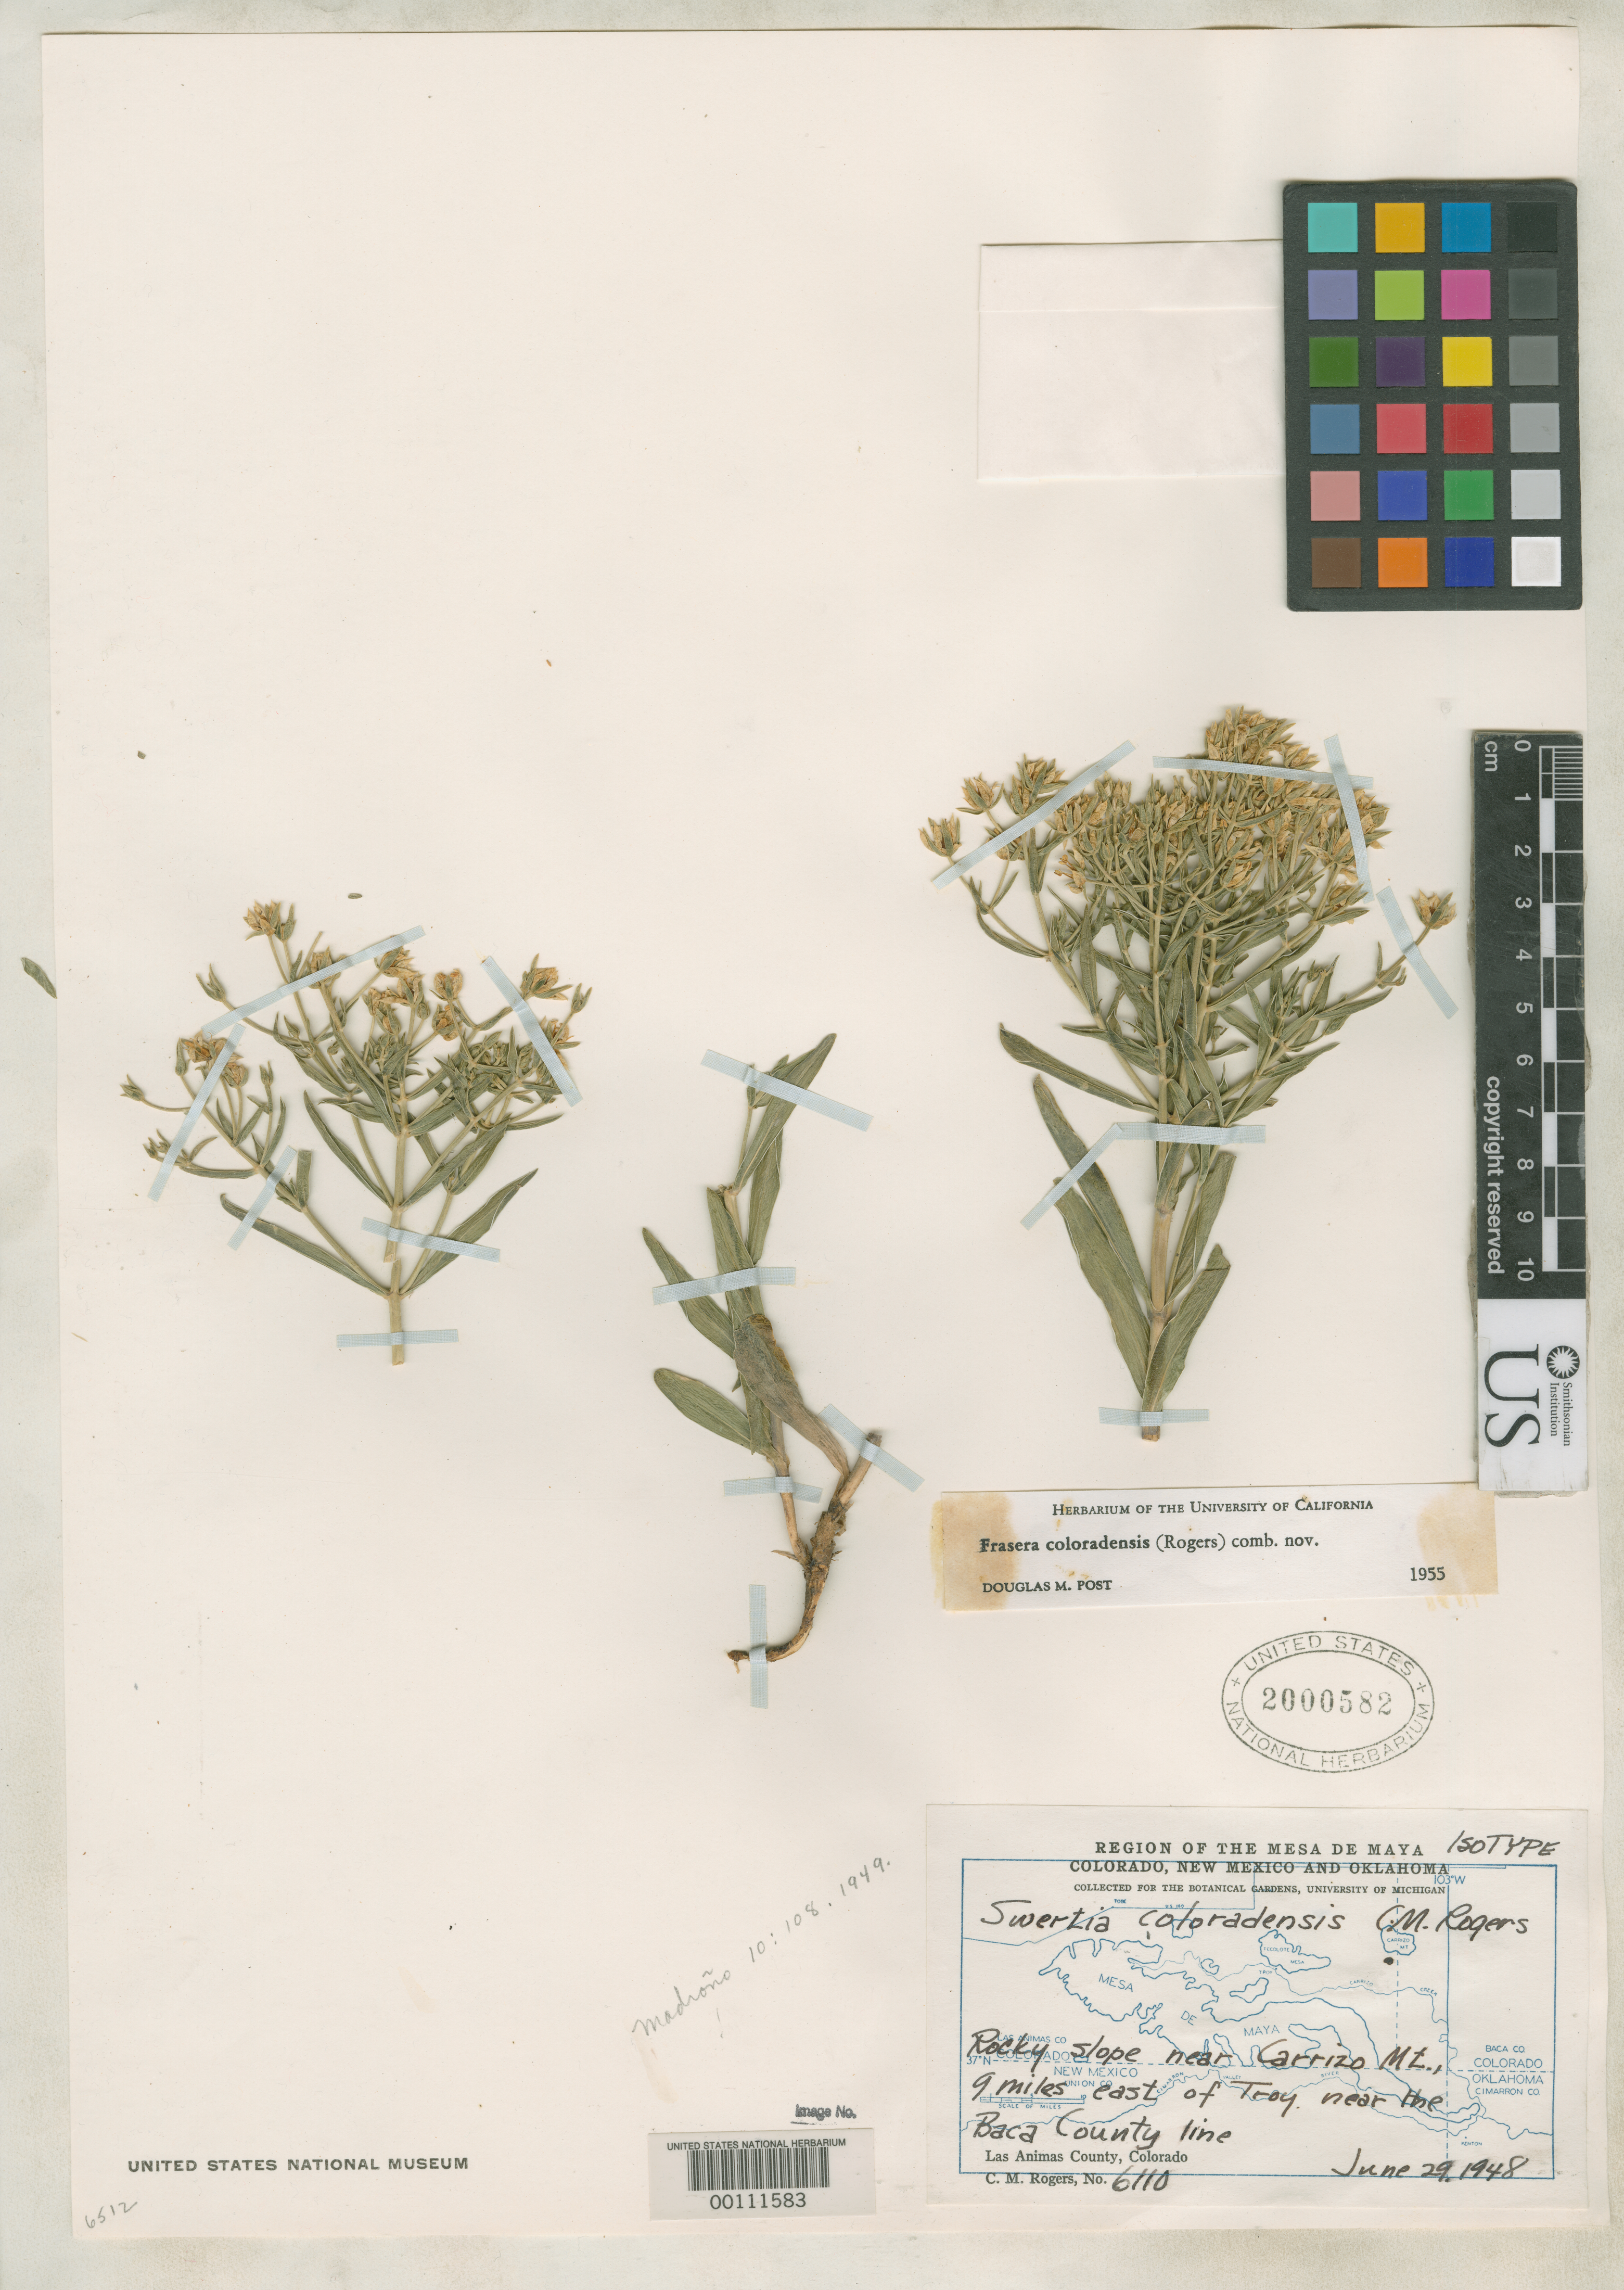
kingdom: Plantae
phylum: Tracheophyta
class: Magnoliopsida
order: Gentianales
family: Gentianaceae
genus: Swertia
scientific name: Swertia coloradensis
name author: C.M. Rogers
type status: Isotype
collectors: C. M. Rogers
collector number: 6110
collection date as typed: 29 Jun 1948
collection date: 1948-06-29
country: United States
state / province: Colorado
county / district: Las Animas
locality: Near Carrizo Mtn., 9 miles E of Troy.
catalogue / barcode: US 2000582